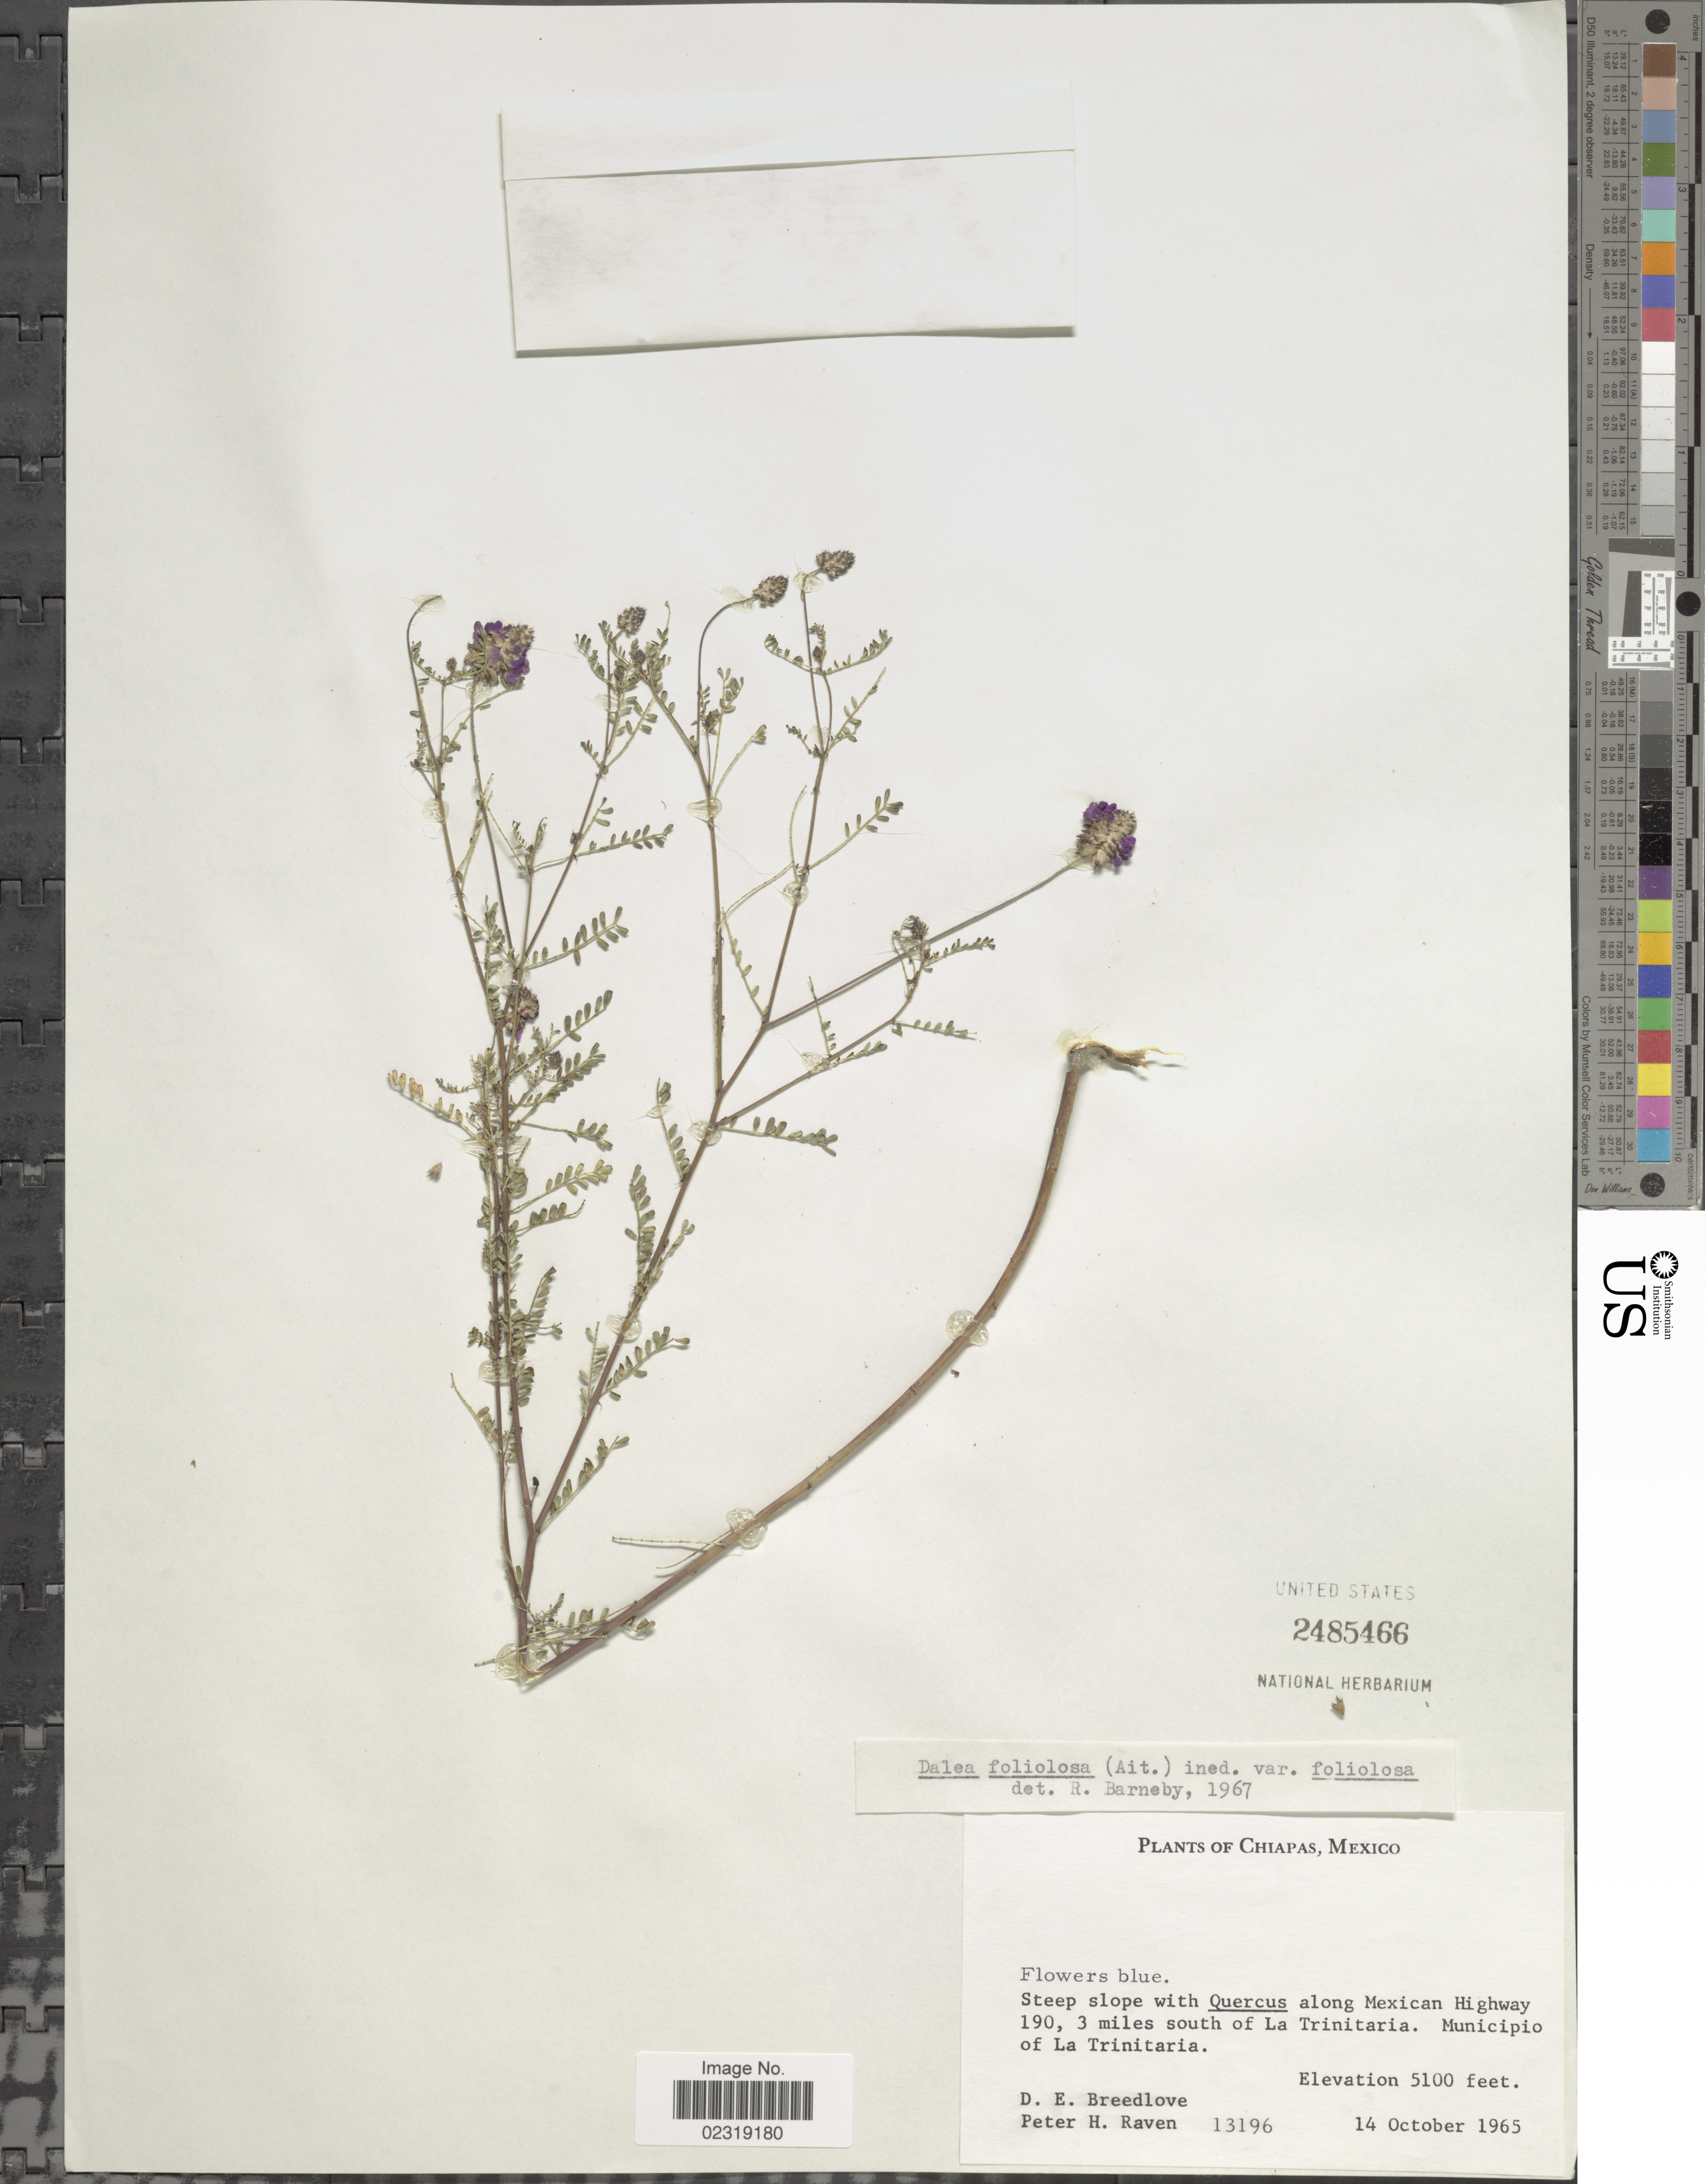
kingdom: Plantae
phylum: Tracheophyta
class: Magnoliopsida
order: Fabales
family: Fabaceae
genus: Dalea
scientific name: Dalea foliolosa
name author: (Aiton) Barneby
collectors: D. E. Breedlove & P. Raven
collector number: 13196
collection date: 1965-10-14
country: Mexico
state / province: Chiapas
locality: Along Mexican Highway 190, 3 miles south of La Trinitaria. Municipio of La Trinitaria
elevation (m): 1554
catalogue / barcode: US 2485466